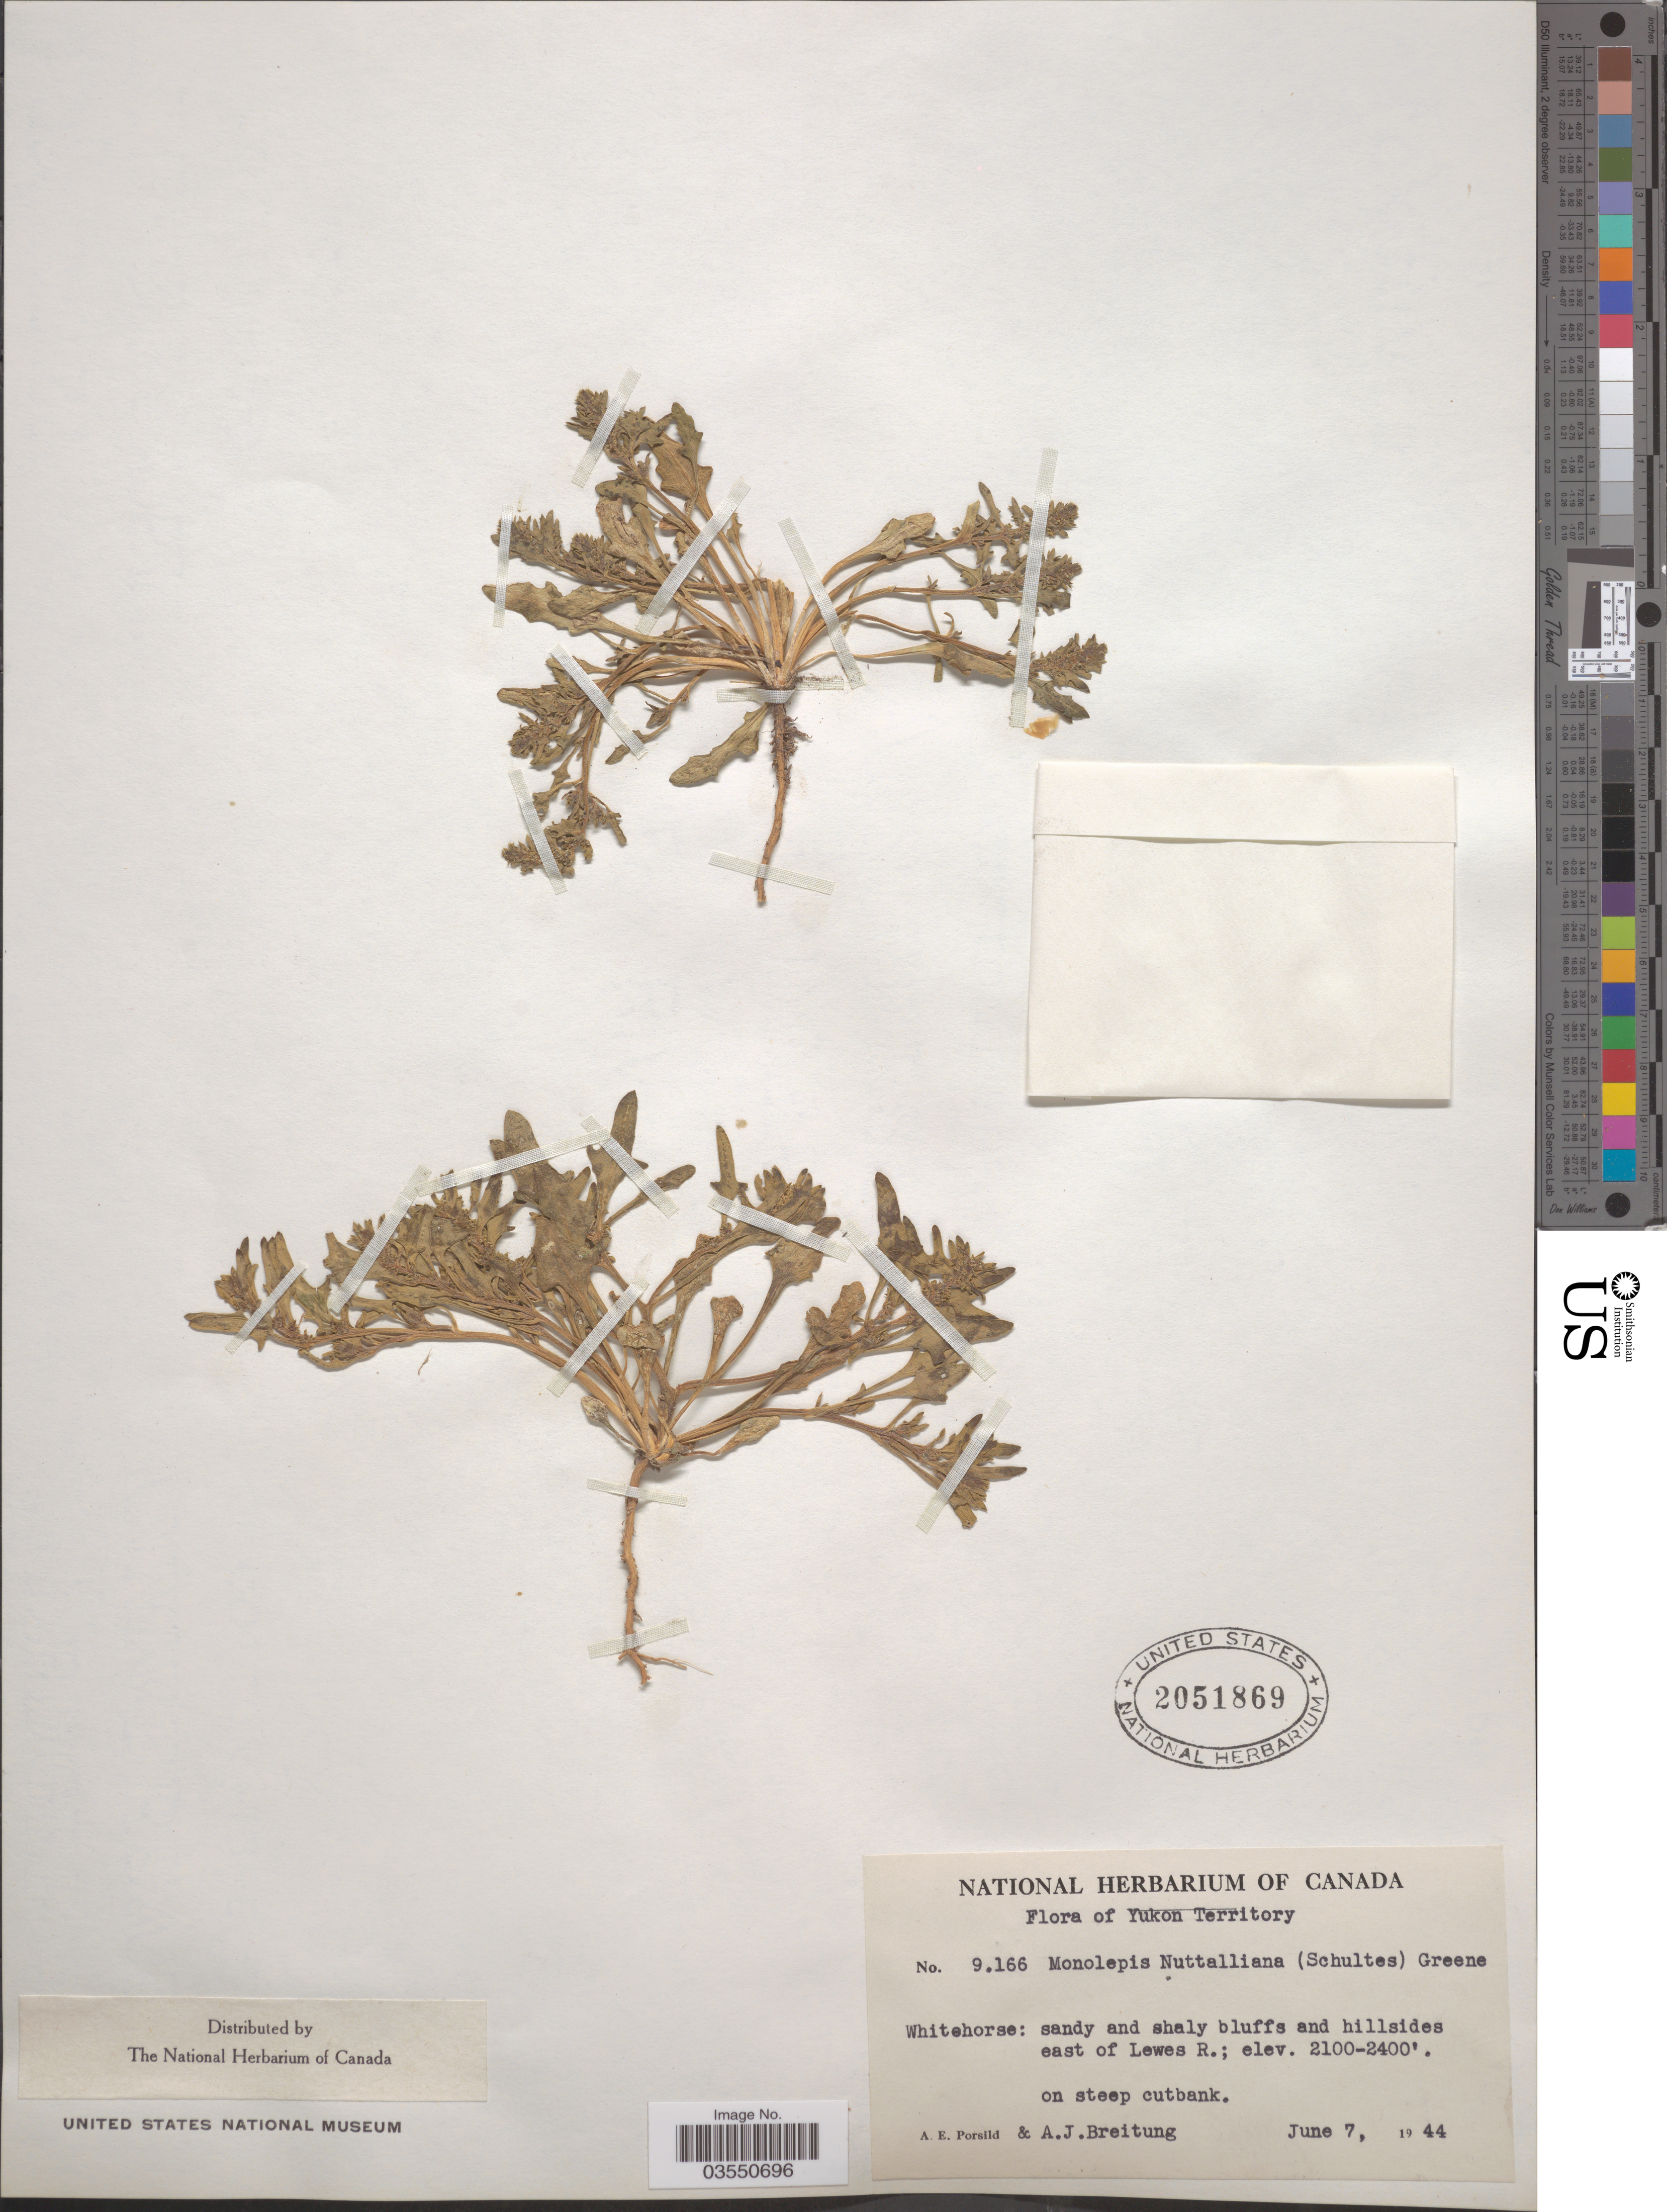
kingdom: Plantae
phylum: Tracheophyta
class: Magnoliopsida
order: Caryophyllales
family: Amaranthaceae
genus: Blitum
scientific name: Blitum nuttallianum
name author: Schult.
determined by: U.S. National Herbarium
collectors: A. E. Porsild & A. Breitung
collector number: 9166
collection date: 1944-06-07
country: Canada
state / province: Yukon Territory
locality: Whitehorse: sandy and shaly bluffs and hillsides east of Lewes R.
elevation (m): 640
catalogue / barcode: US 2051869